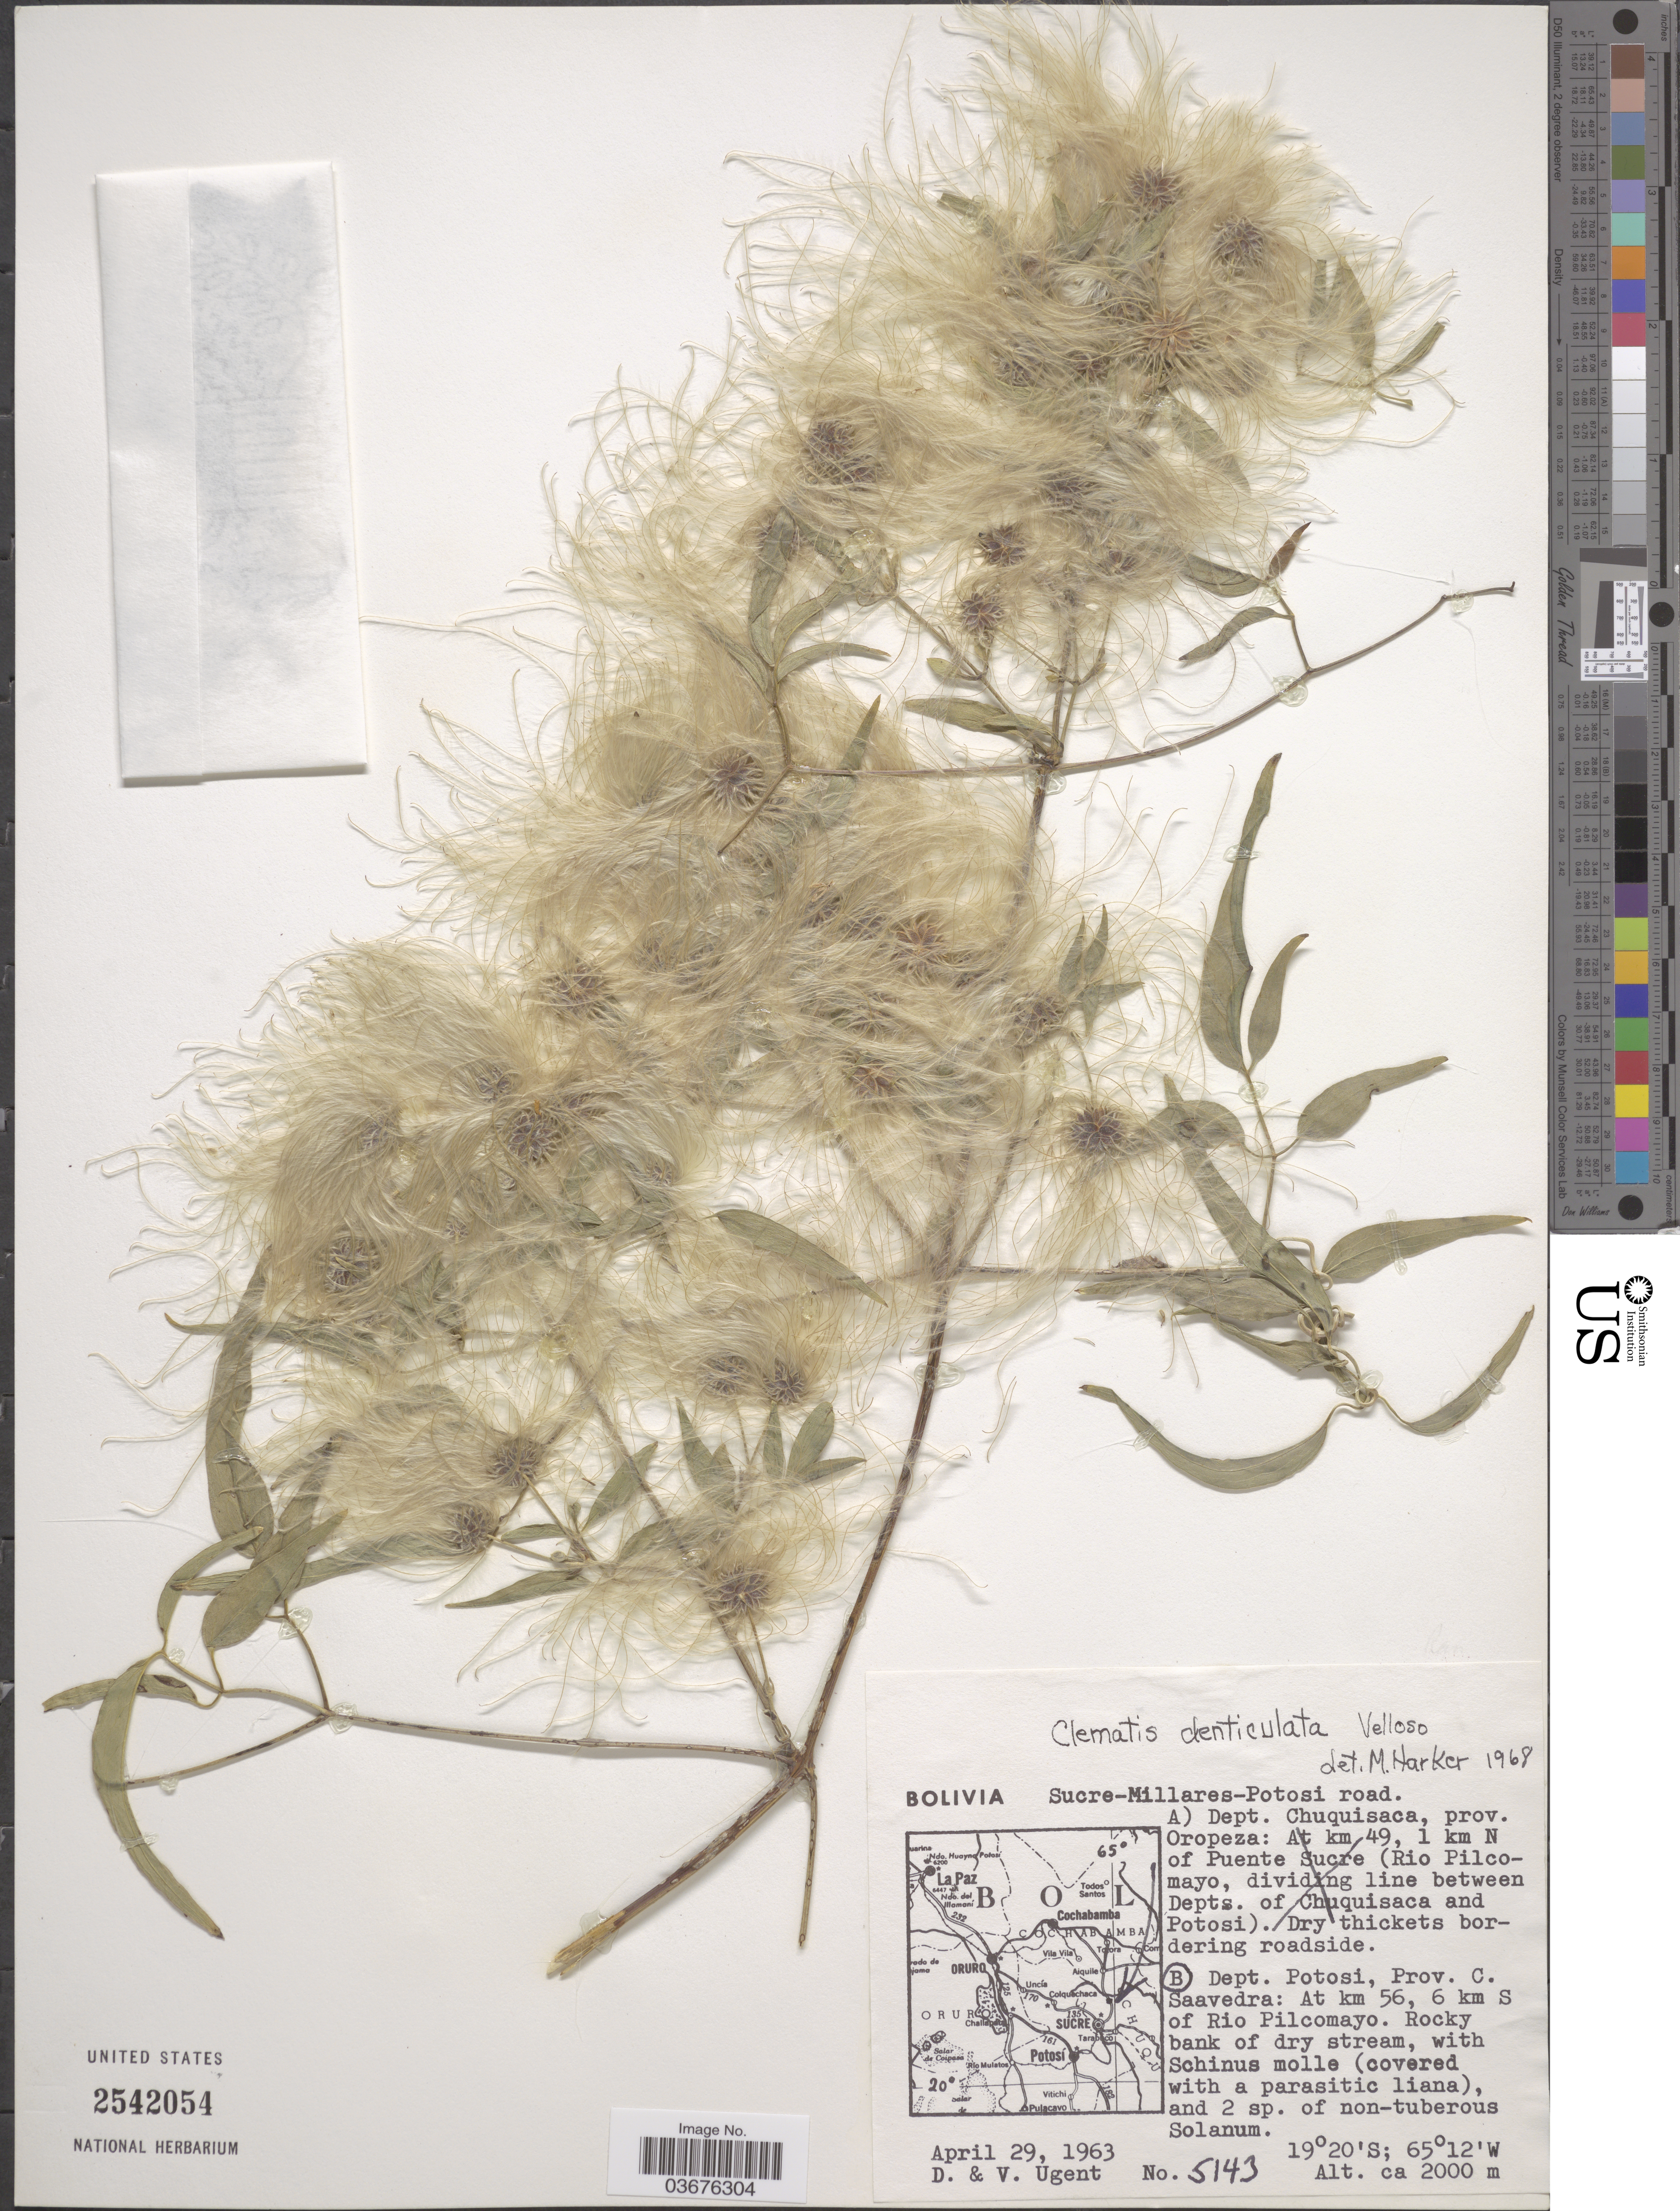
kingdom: Plantae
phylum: Tracheophyta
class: Magnoliopsida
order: Ranunculales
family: Ranunculaceae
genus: Clematis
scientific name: Clematis campestris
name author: A. St.-Hil.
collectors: D. Ugent & V. Ugent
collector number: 5143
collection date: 1963-04-29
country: Bolivia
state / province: Potosi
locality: Dept. Potosi, Prov. C. Saavedra: At km 56, 6 km S of Rio Pilcomayo.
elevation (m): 2000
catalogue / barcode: US 2542054